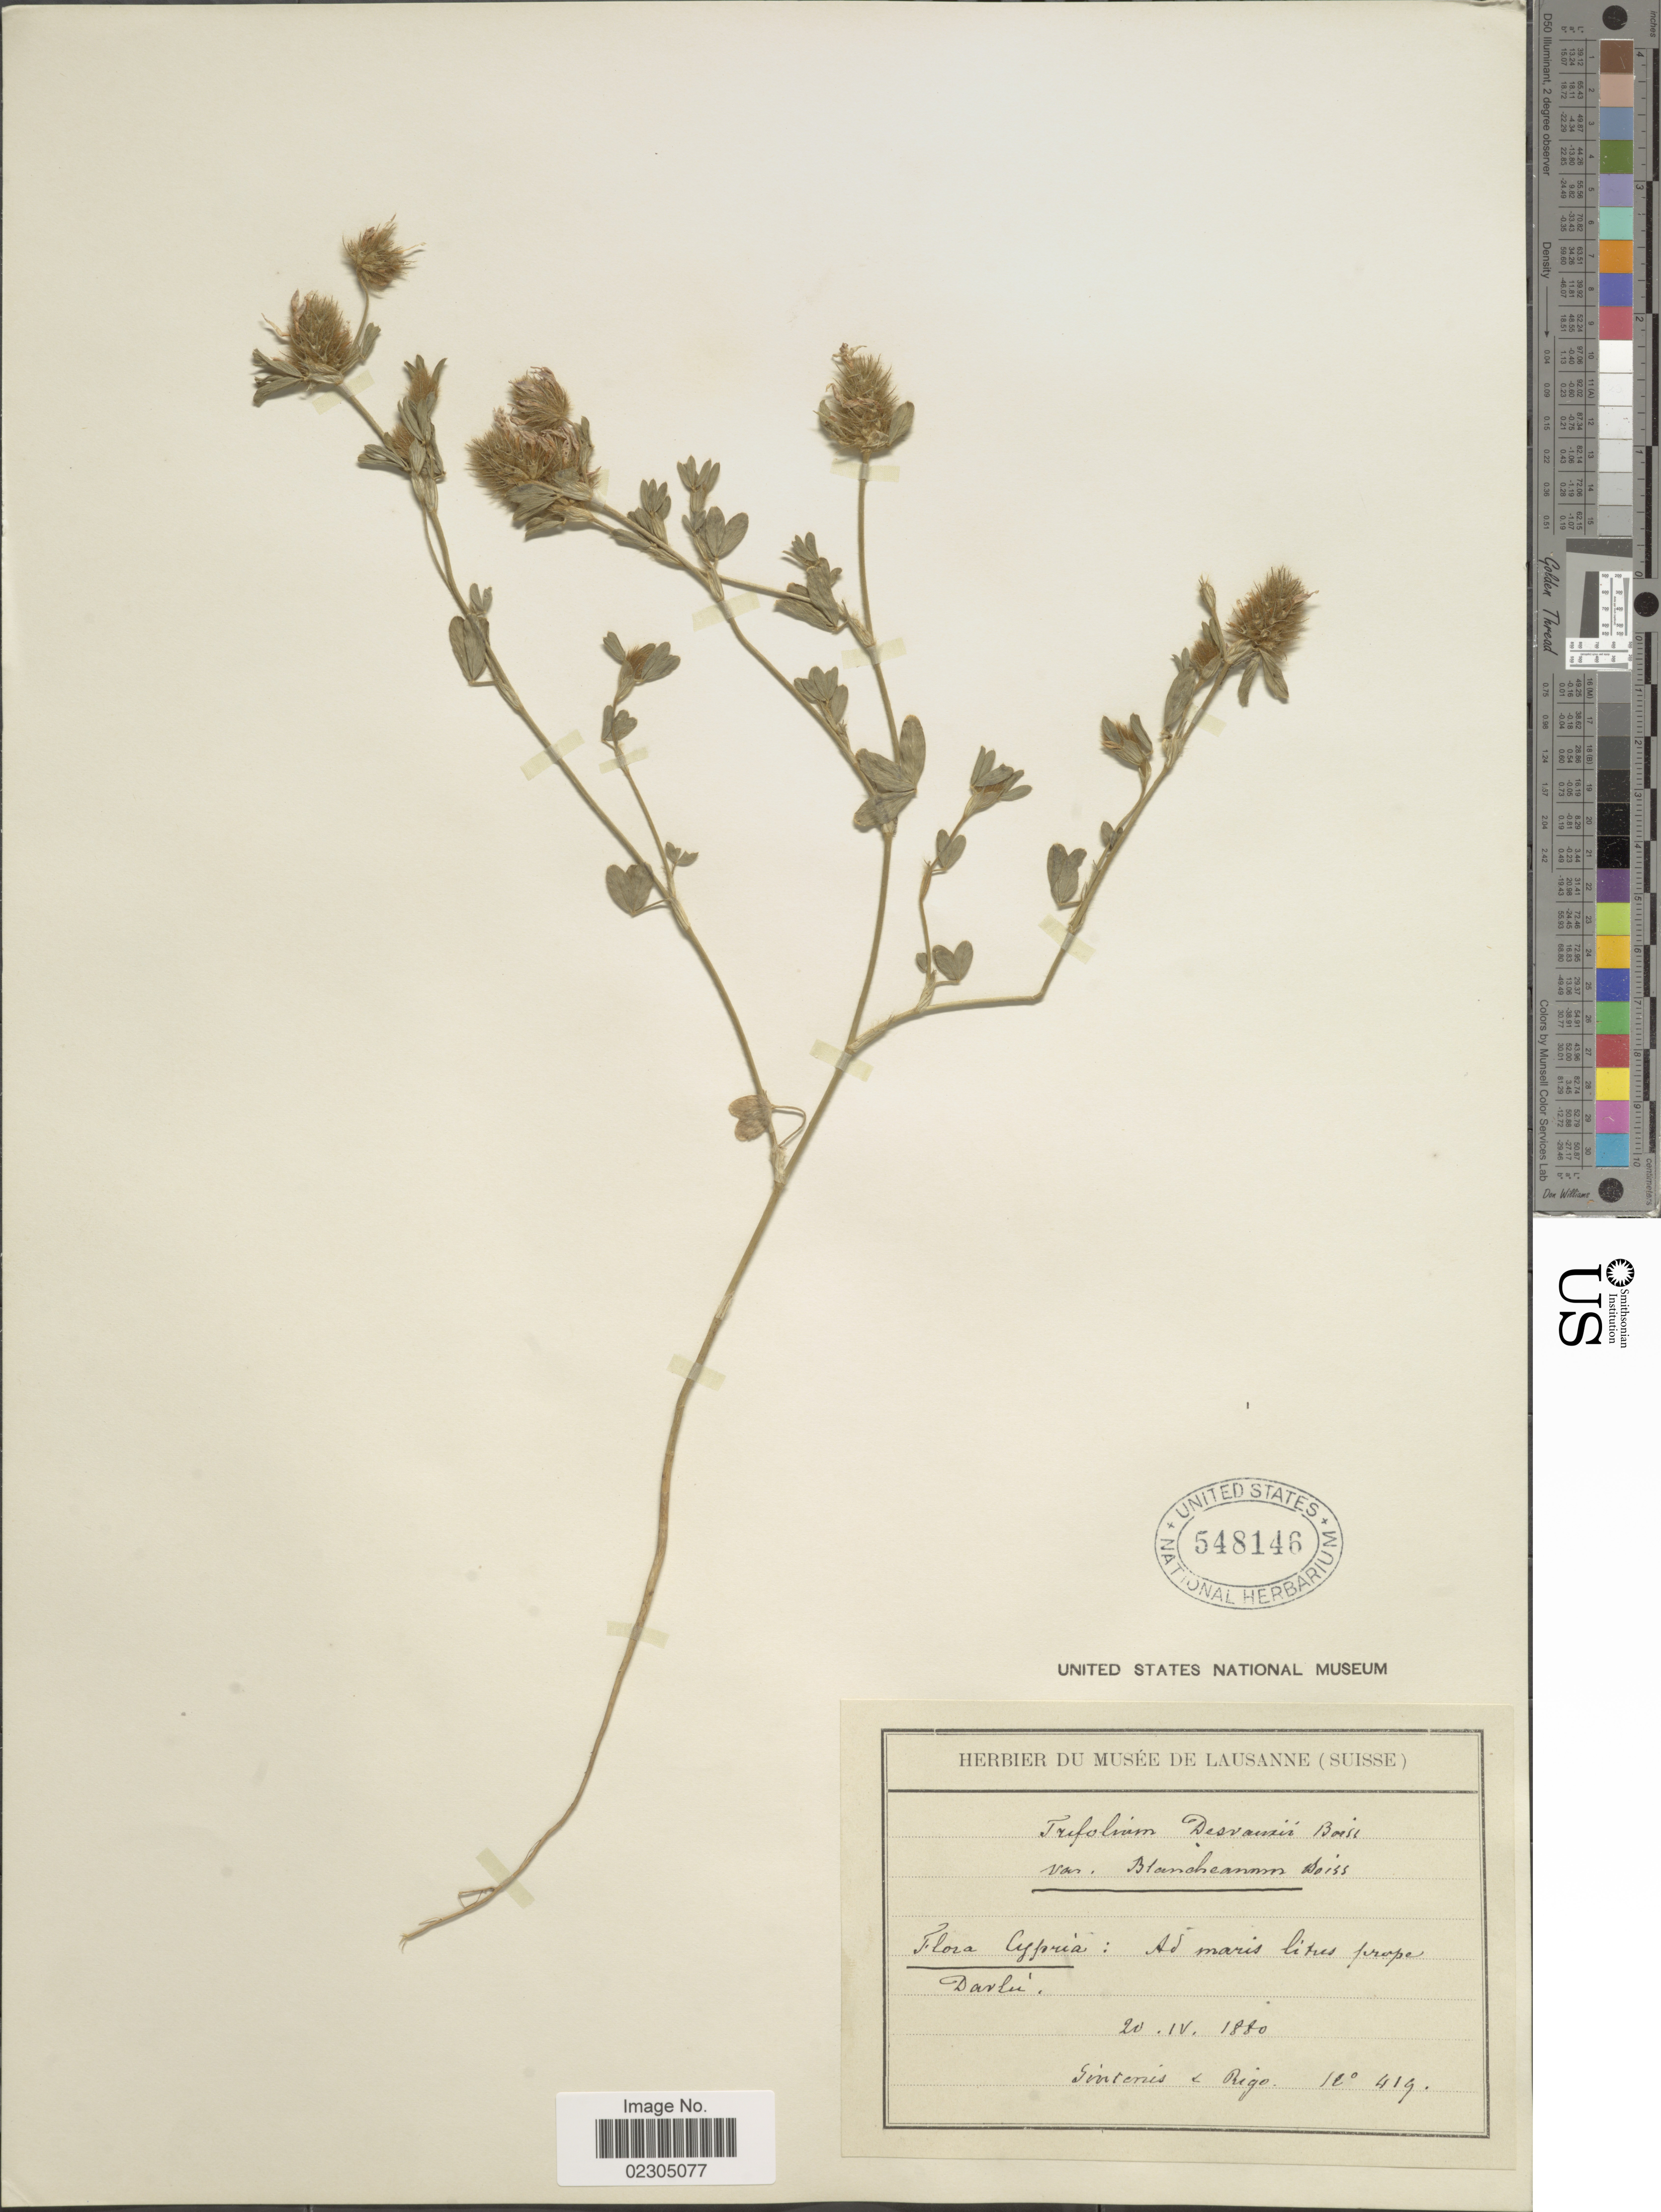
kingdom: Plantae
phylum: Tracheophyta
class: Magnoliopsida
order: Fabales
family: Fabaceae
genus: Trifolium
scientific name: Trifolium desvauxii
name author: Boiss. & Blanche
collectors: Ex herb. Musee de Lausanne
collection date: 1880-04-20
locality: Cypria: Ad maris litres prope Darlu.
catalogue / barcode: US 548146